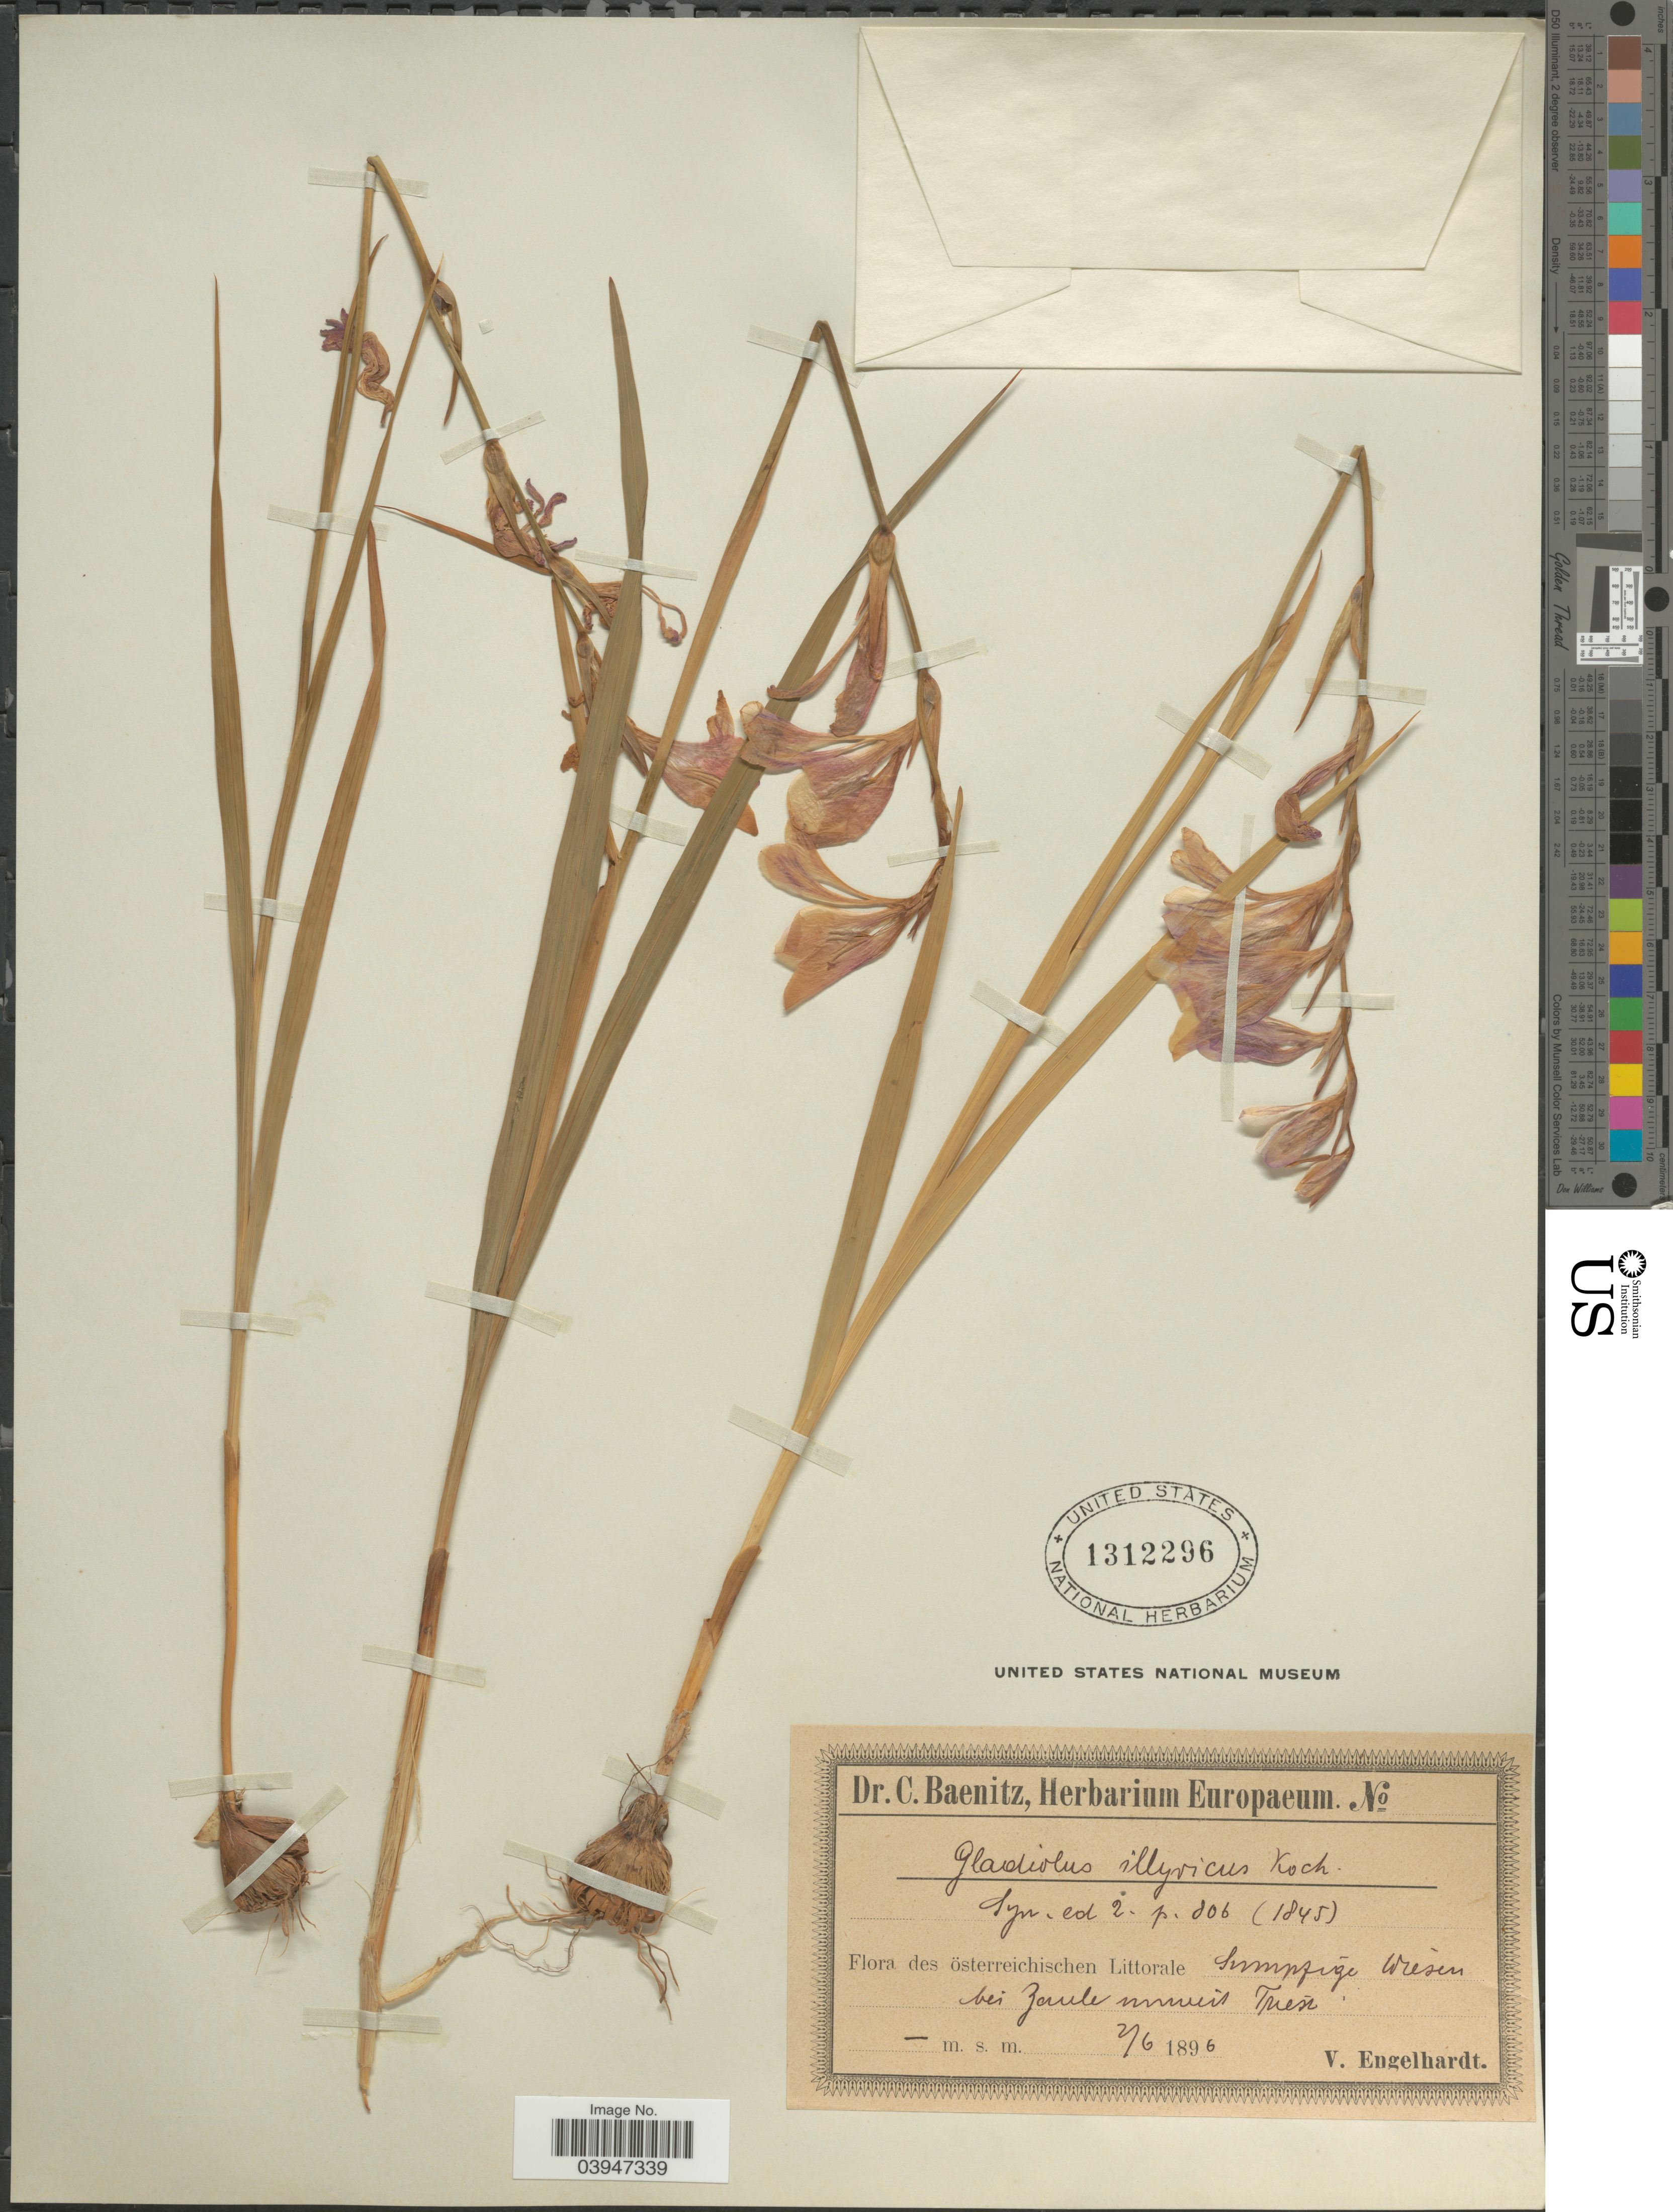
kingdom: Plantae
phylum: Tracheophyta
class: Liliopsida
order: Asparagales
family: Iridaceae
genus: Gladiolus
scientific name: Gladiolus illyricus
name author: W.D.J. Koch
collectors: V. Engelhardt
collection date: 1896-05-06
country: Italy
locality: Õsterreichischen Littorale sumpfige Wiesen bei Zaule numeis Triest.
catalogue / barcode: US 1312296